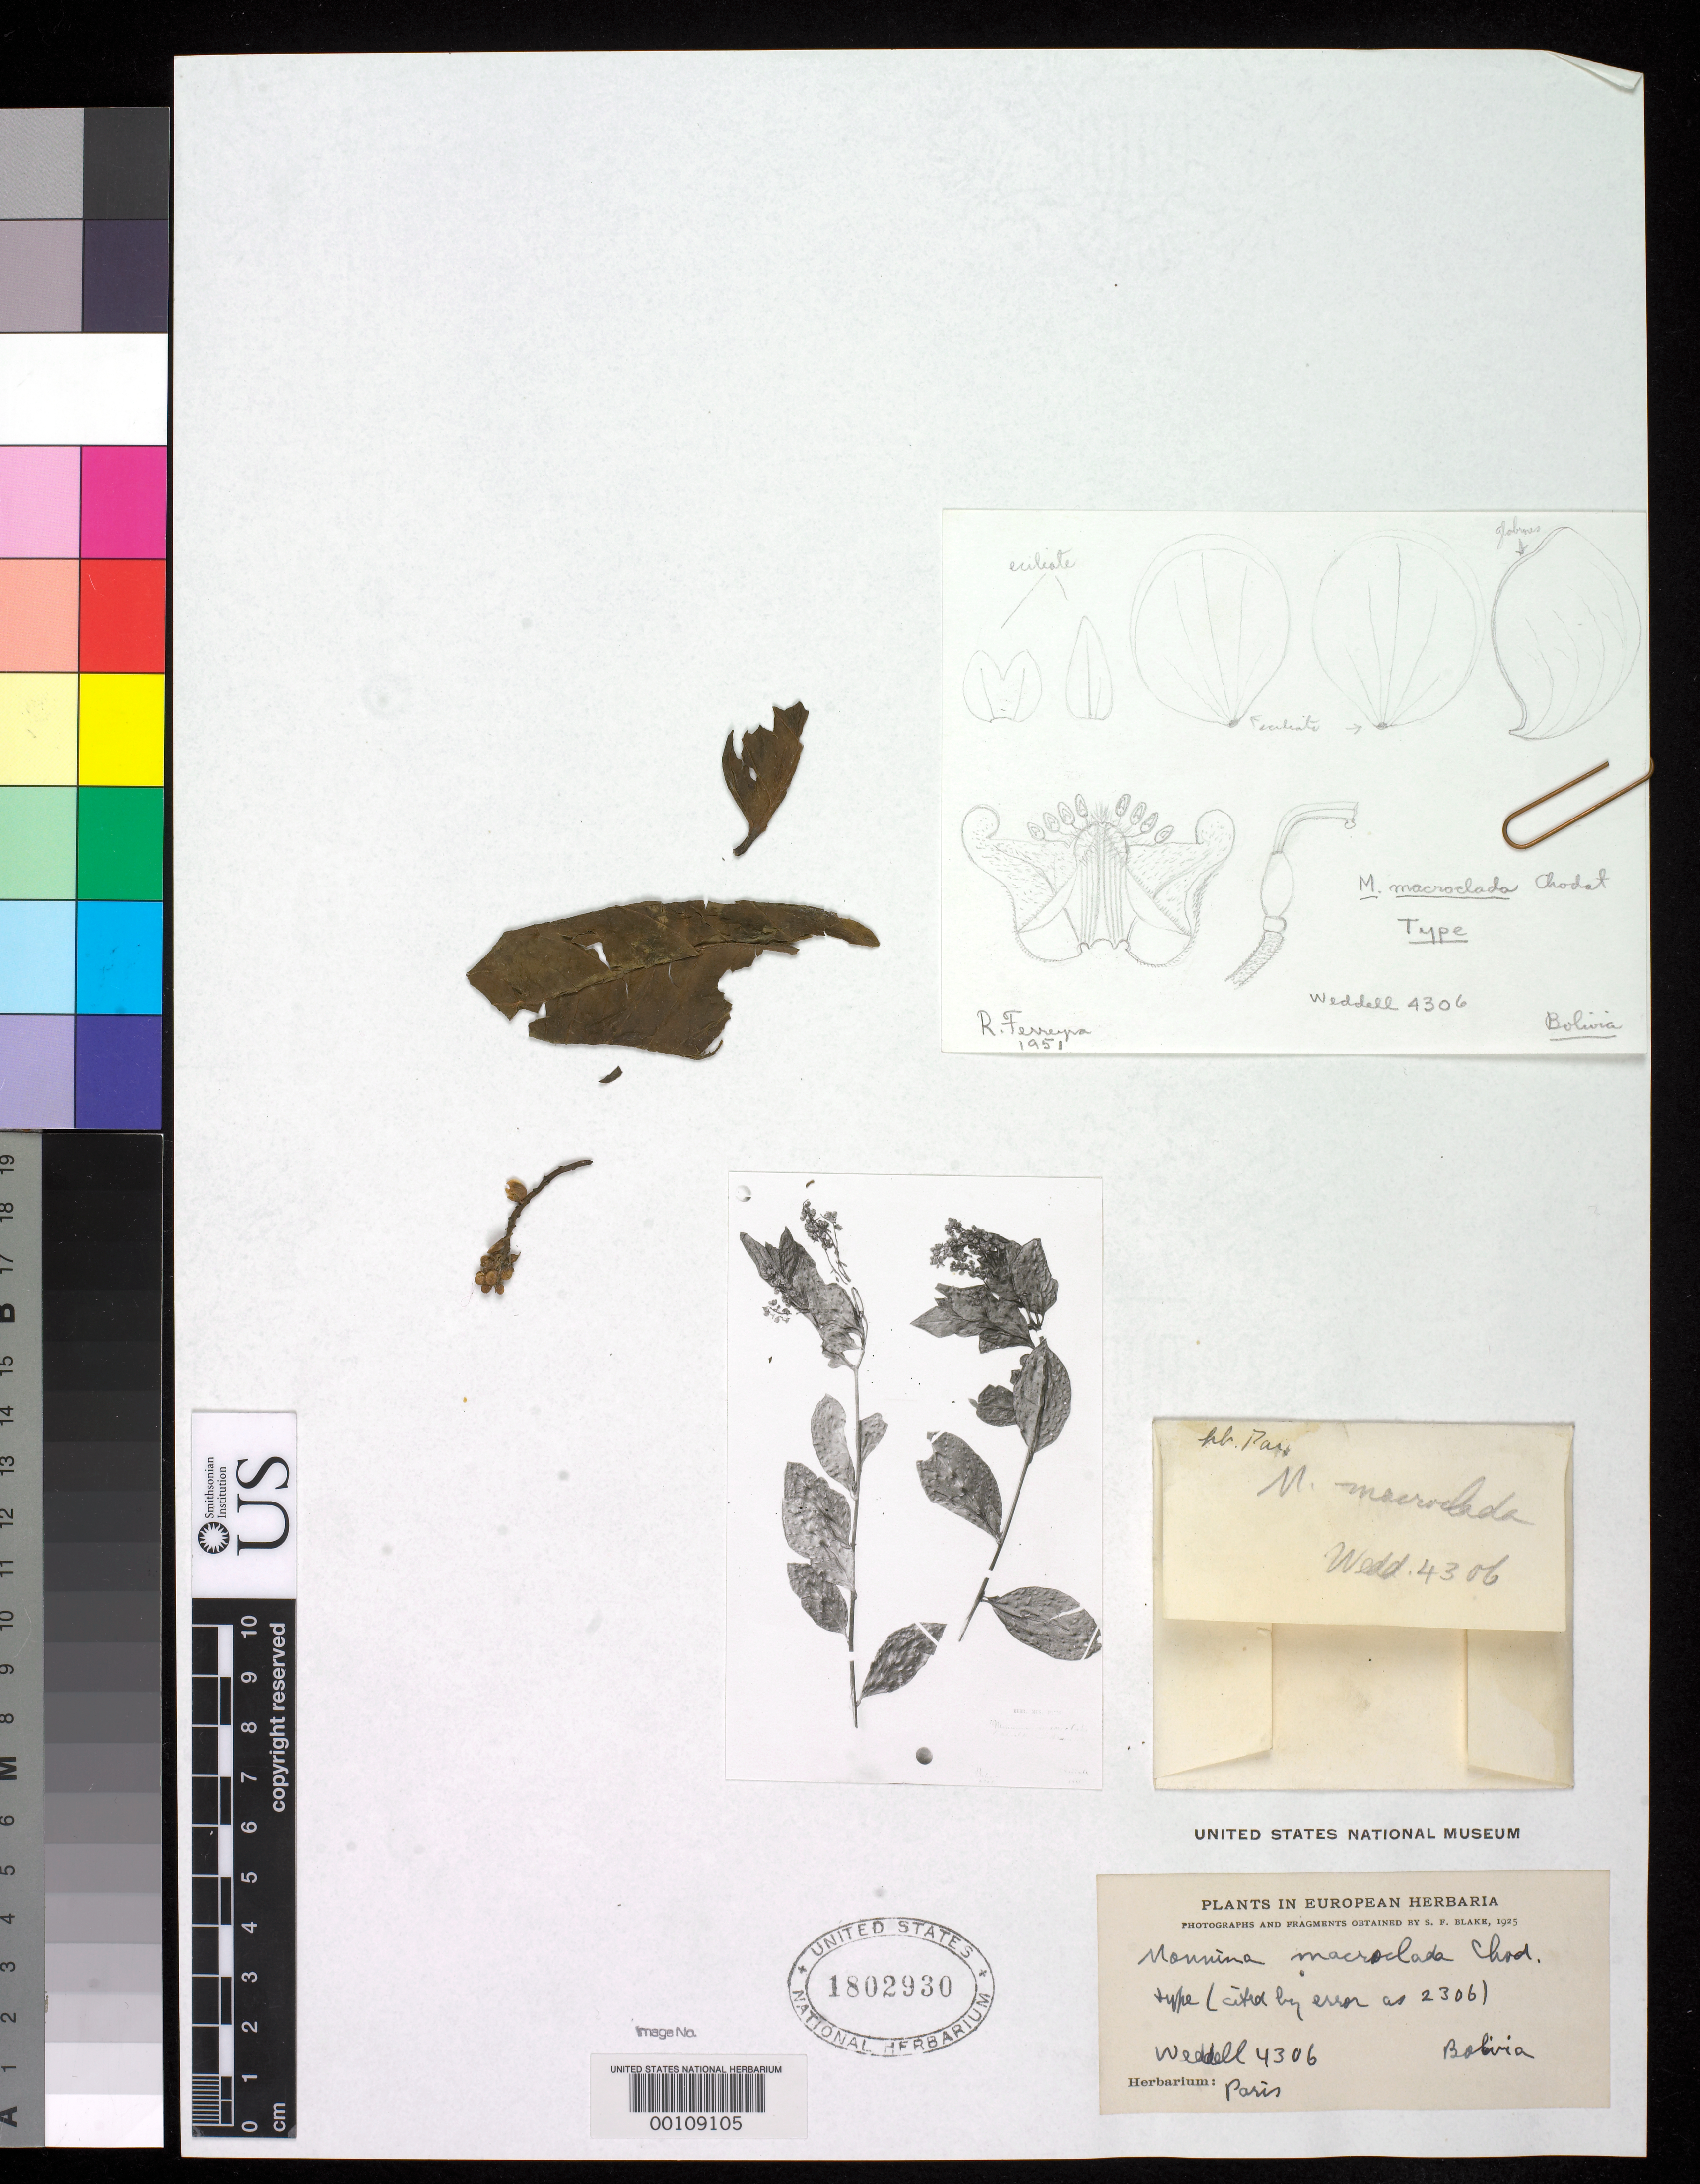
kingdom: Plantae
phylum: Tracheophyta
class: Magnoliopsida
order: Fabales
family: Polygalaceae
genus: Monnina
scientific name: Monnina macroclada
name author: Chodat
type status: Type Fragment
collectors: H. A. Weddell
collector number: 4306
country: Bolivia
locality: Mapiri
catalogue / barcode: US 1802930